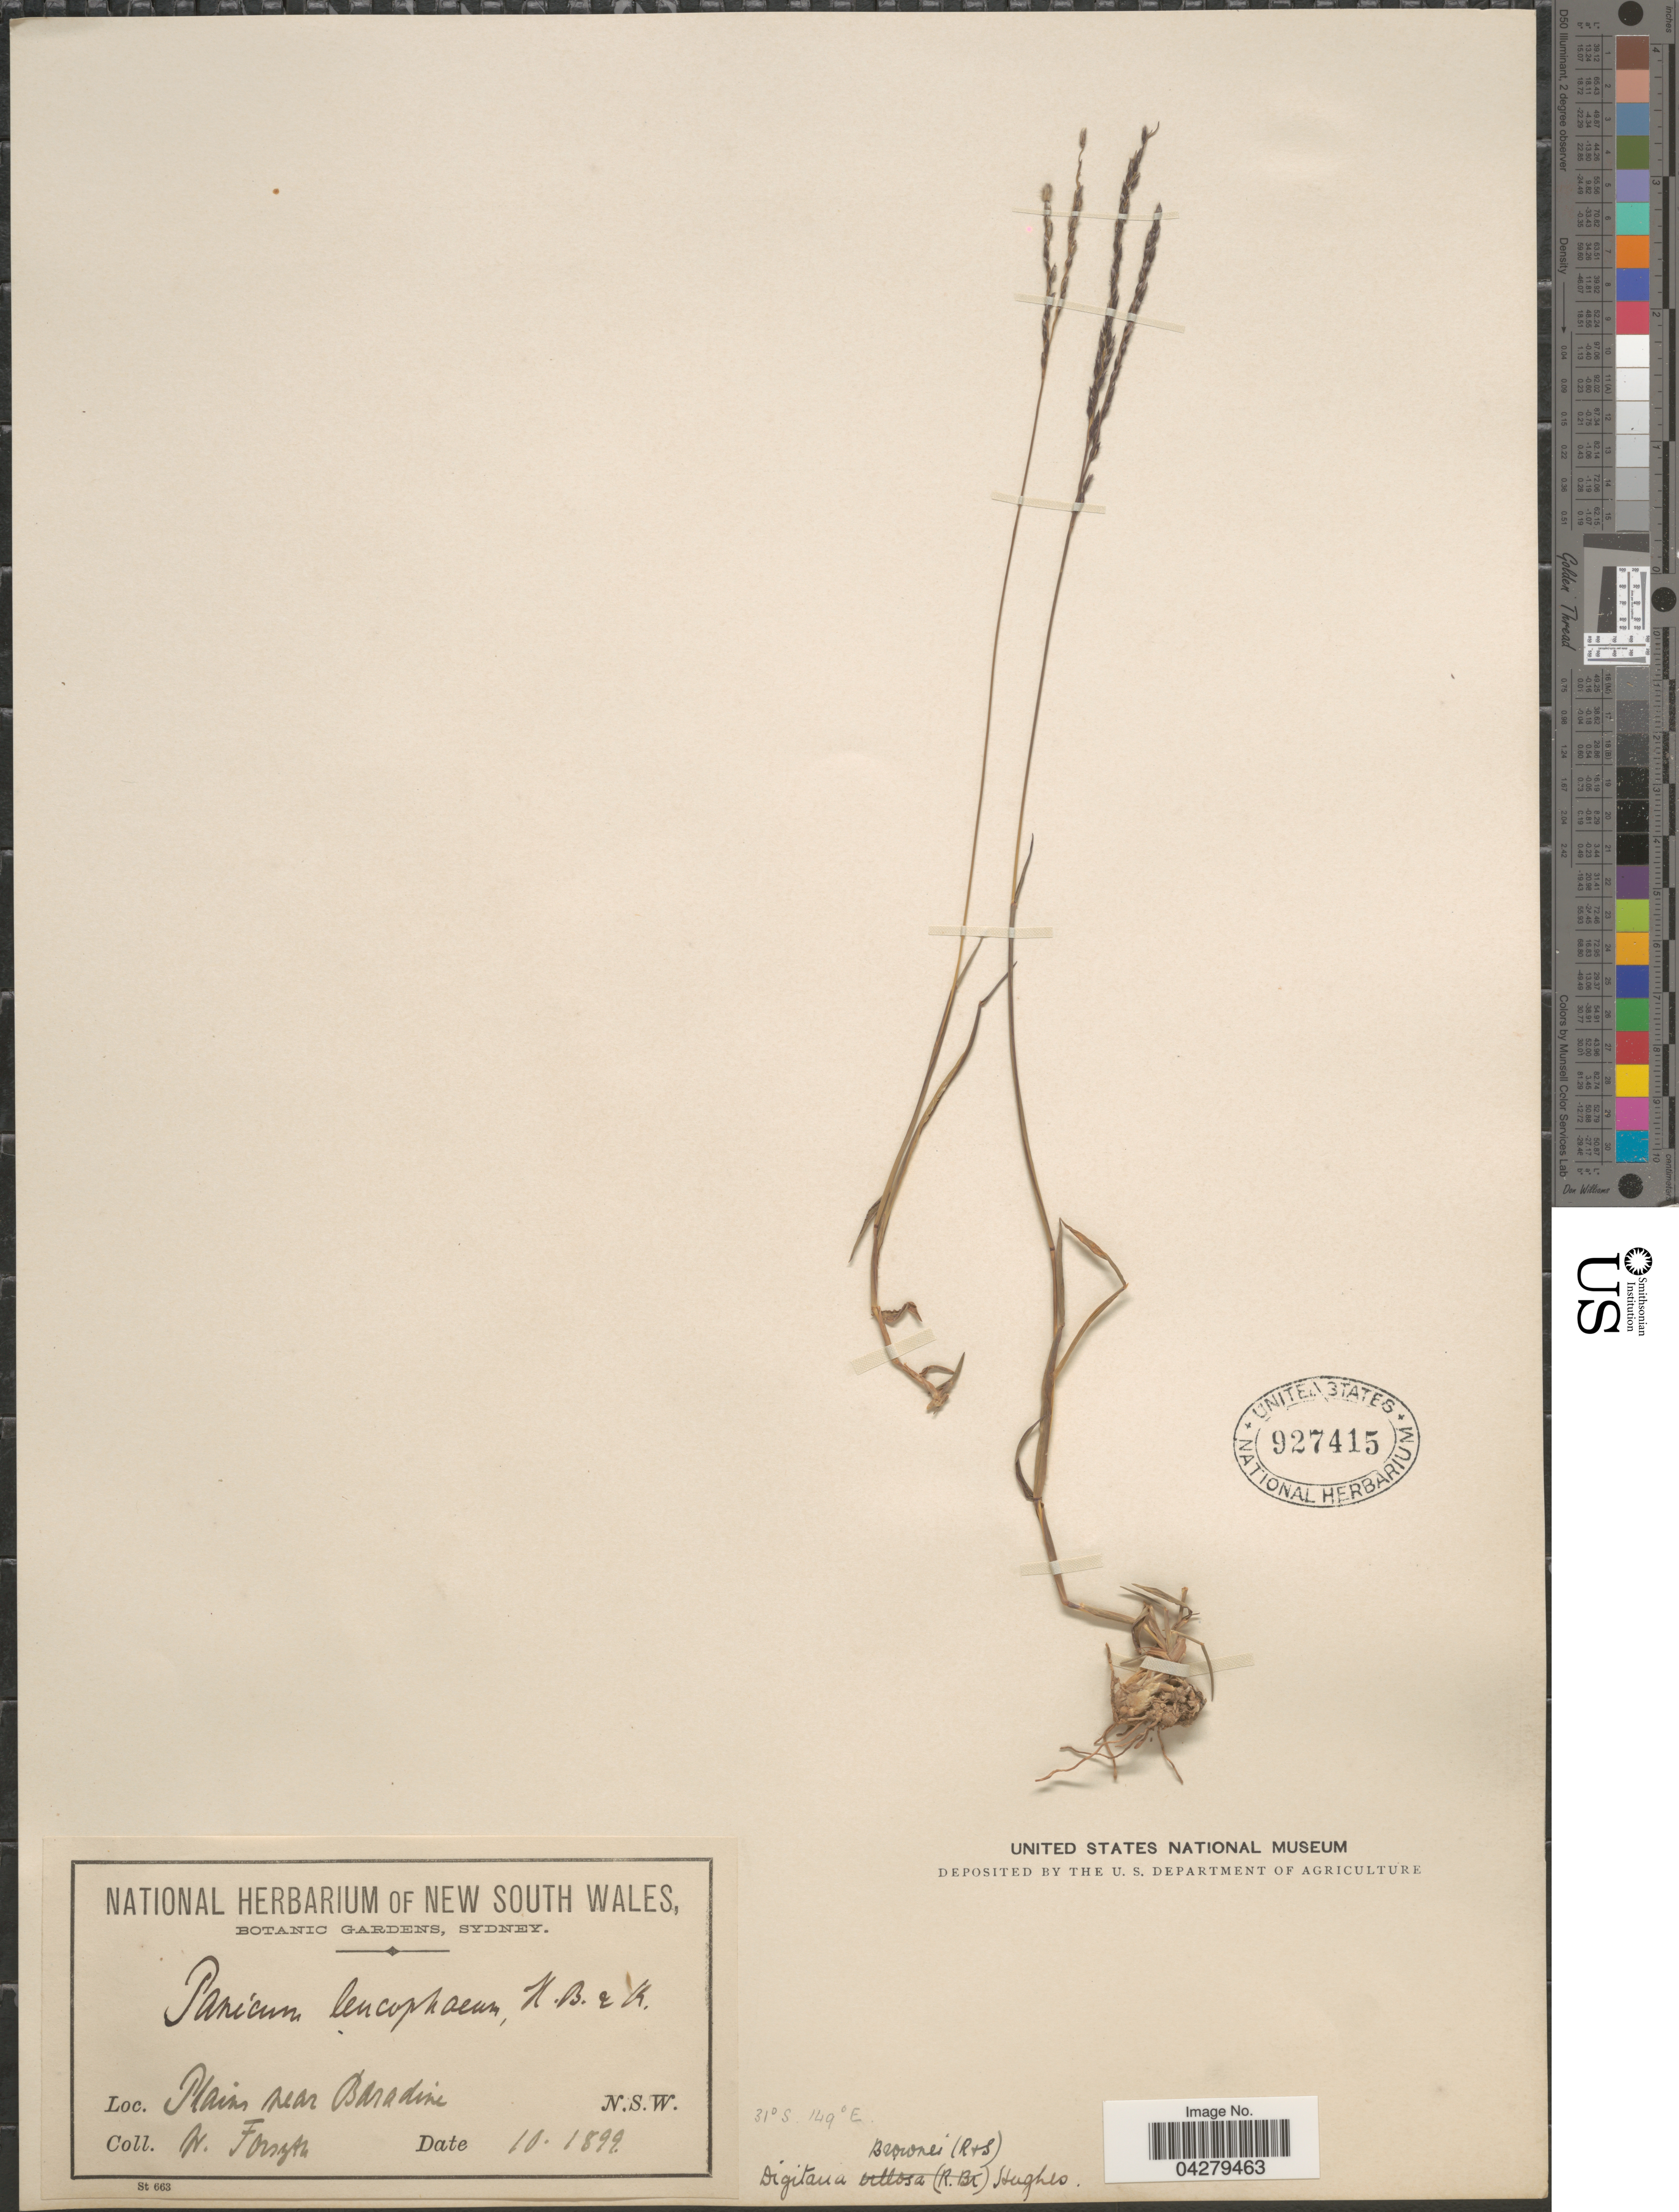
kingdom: Plantae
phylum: Tracheophyta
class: Liliopsida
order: Poales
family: Poaceae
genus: Digitaria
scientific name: Digitaria brownii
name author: (Roem. & Schult.) Hughes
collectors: W. Forster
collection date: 1899-10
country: Australia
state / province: New South Wales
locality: Plains near Baradini.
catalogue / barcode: US 927415